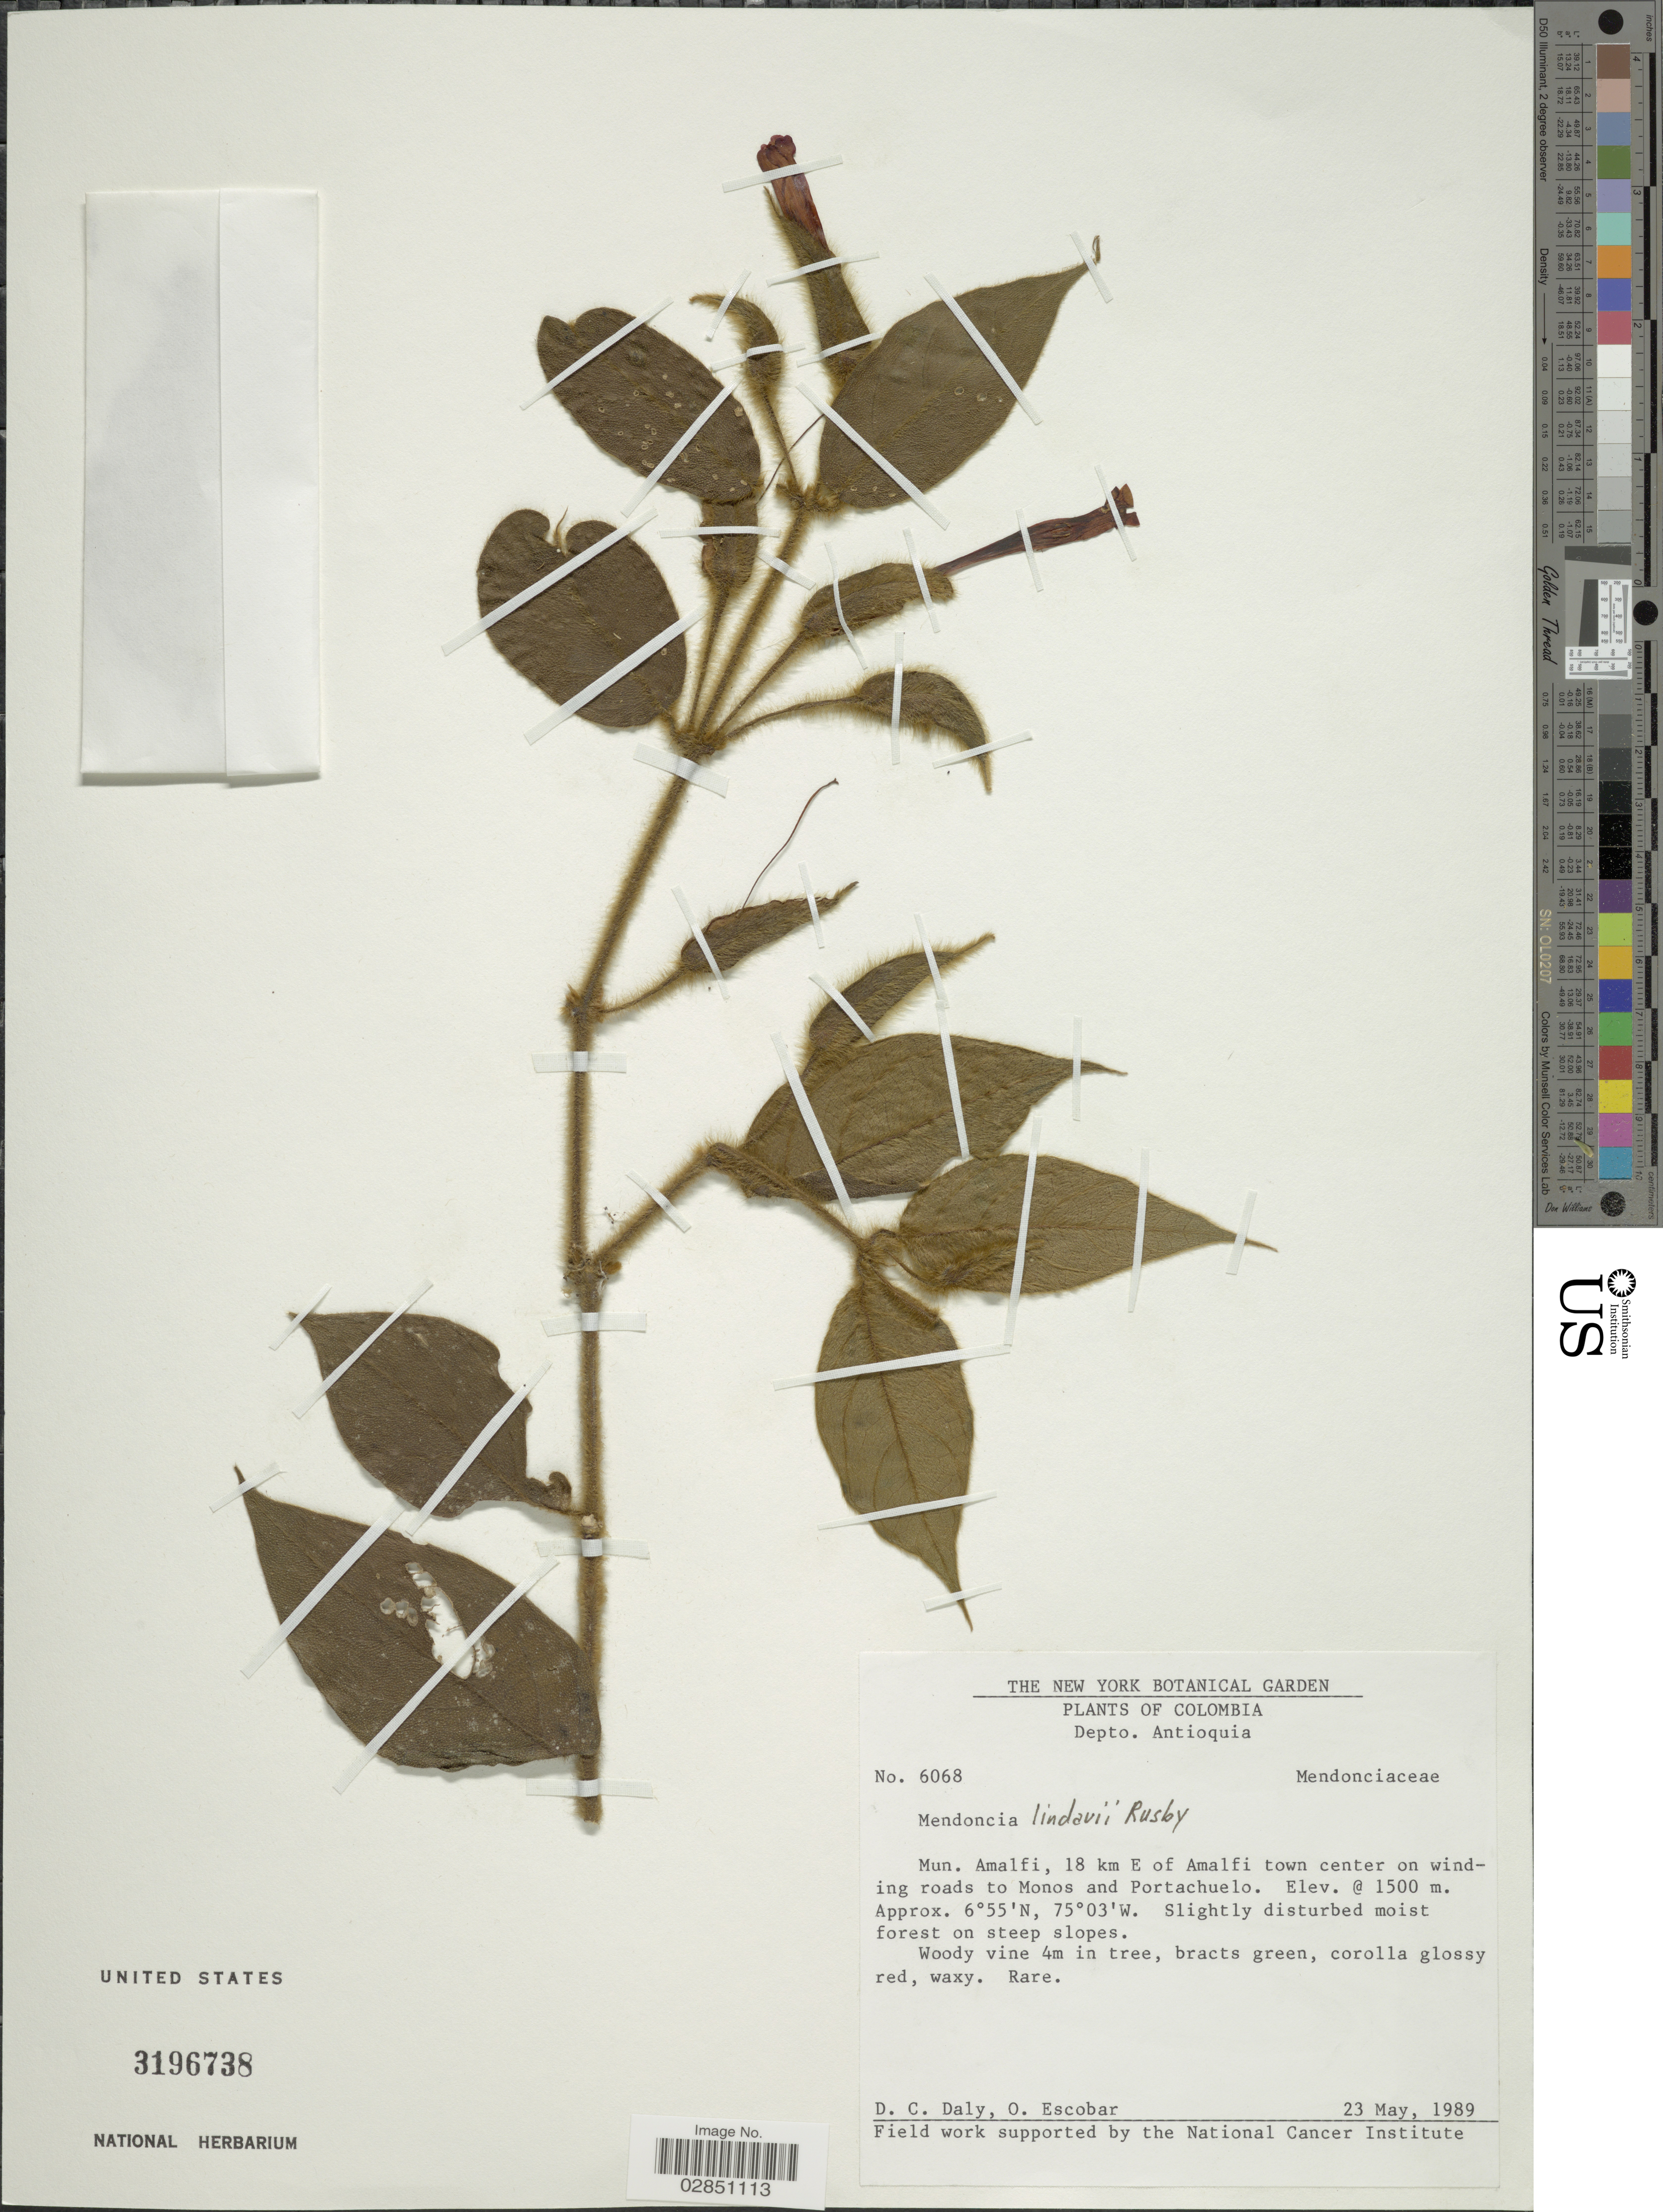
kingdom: Plantae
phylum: Tracheophyta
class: Magnoliopsida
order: Lamiales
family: Acanthaceae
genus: Mendoncia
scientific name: Mendoncia lindavii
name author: Rusby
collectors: D. C. Daly & O. Escobar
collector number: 6068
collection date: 1989-05-23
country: Colombia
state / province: Antioquia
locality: Depto. Antioquia, Mun. Amalfi, 18 km E of Amalfi town center on winding roads to Monos and Portachuelo.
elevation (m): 1500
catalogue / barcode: US 3196738